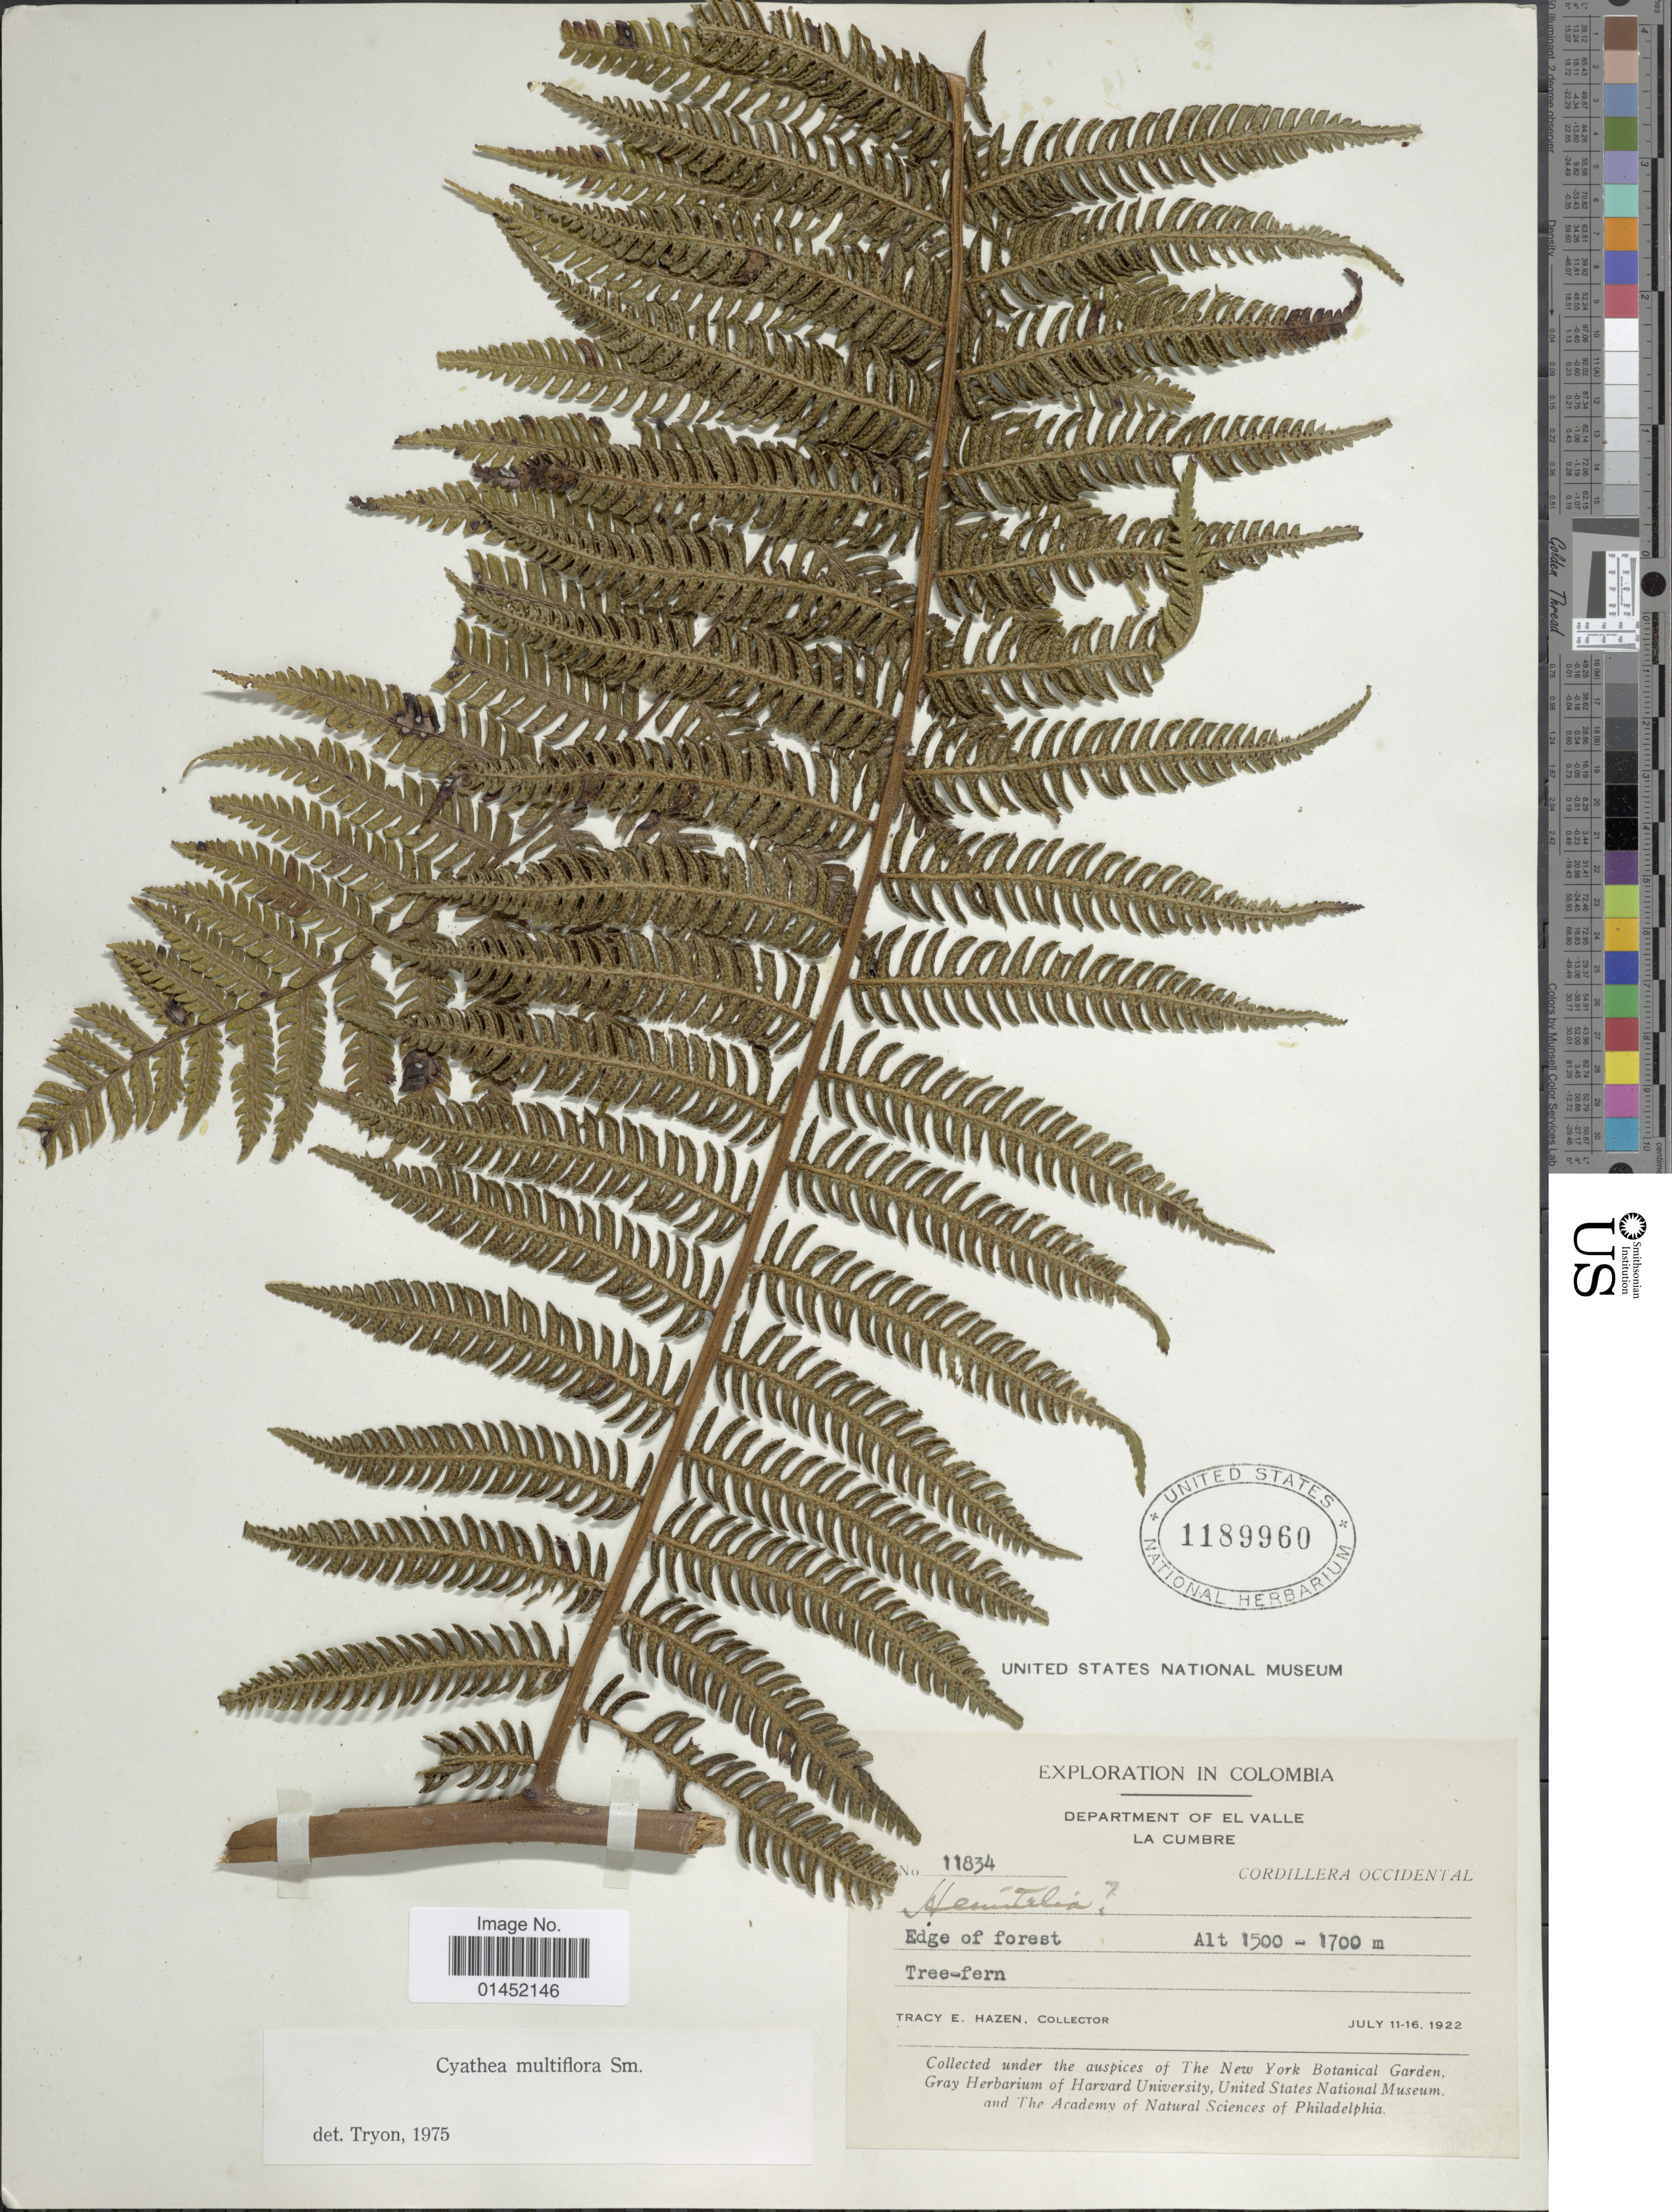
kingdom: Plantae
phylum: Tracheophyta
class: Polypodiopsida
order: Cyatheales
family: Cyatheaceae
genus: Cyathea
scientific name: Cyathea multiflora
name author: Sm.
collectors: T. E. Hazen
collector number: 11834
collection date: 1922-07-11/1922-07-16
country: Colombia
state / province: Valle del Cauca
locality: Department of El Valle, La Cumbre, Cordillera Occidental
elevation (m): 1500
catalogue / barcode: US 1189960